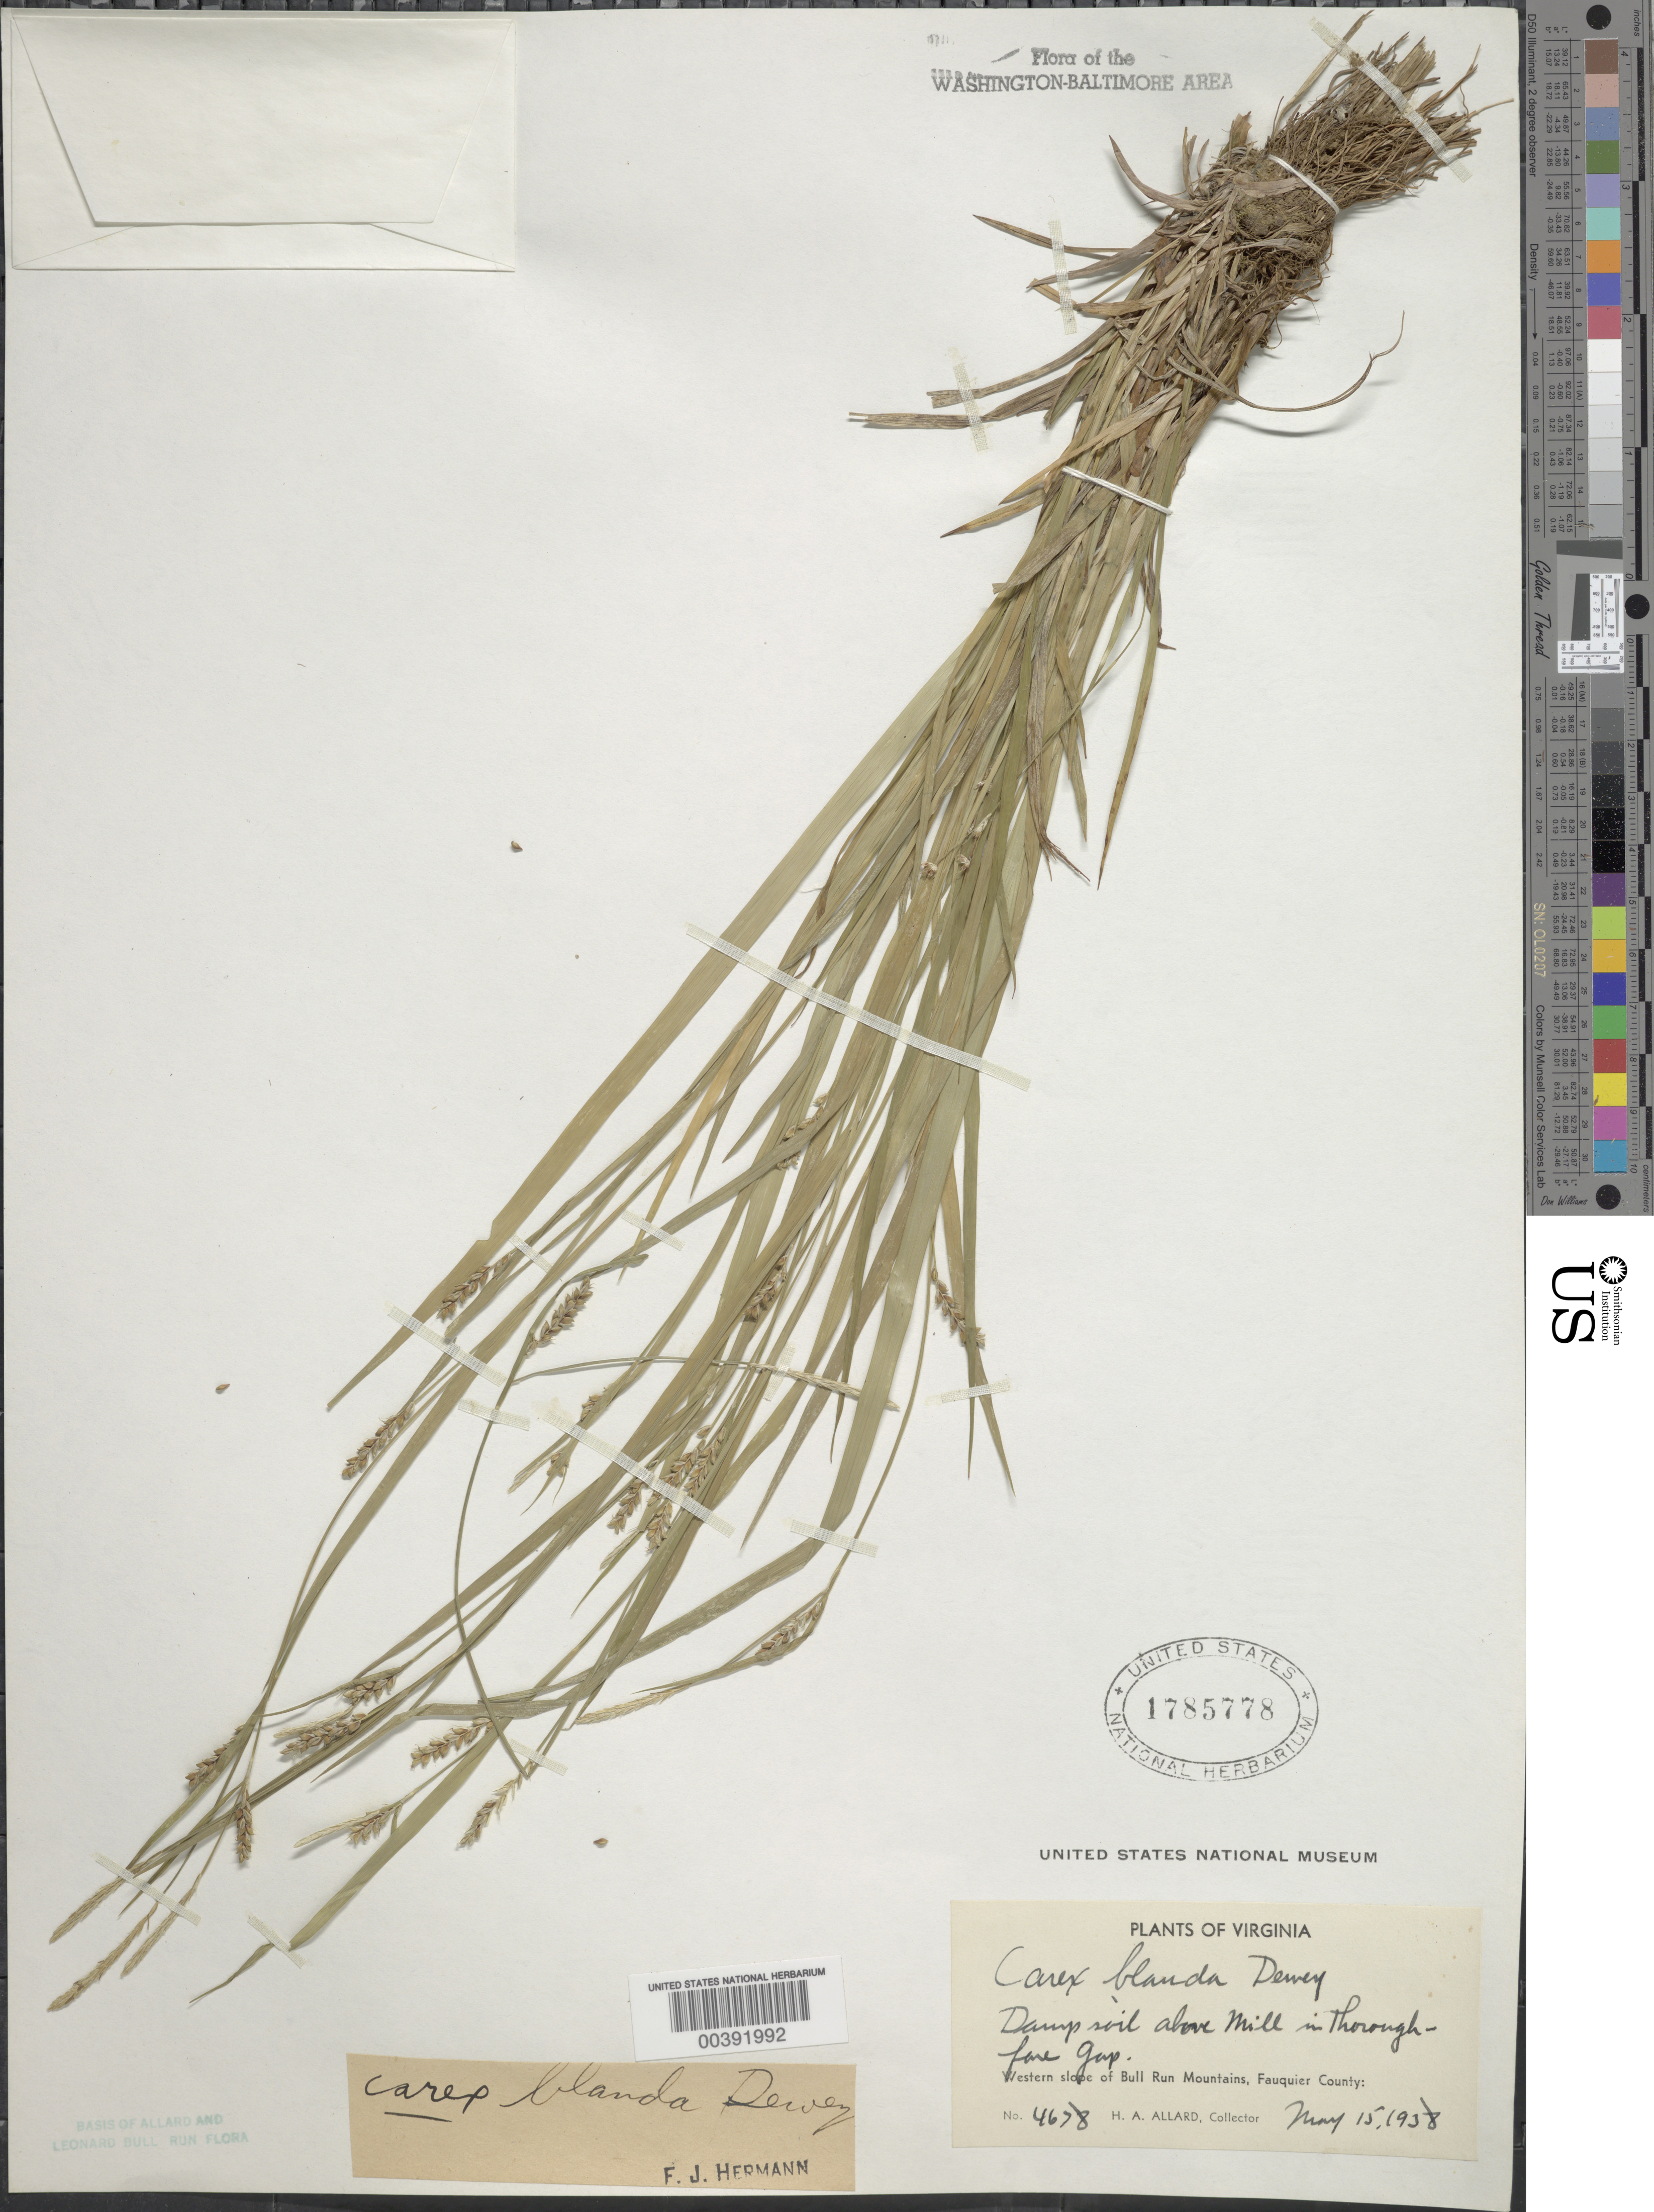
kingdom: Plantae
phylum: Tracheophyta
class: Liliopsida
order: Poales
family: Cyperaceae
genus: Carex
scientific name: Carex blanda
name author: Dewey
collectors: H. A. Allard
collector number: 4678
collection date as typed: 15 May 1938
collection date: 1938-05-15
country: United States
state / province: Virginia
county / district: Fauquier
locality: Thorofare Gap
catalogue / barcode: US 1785778